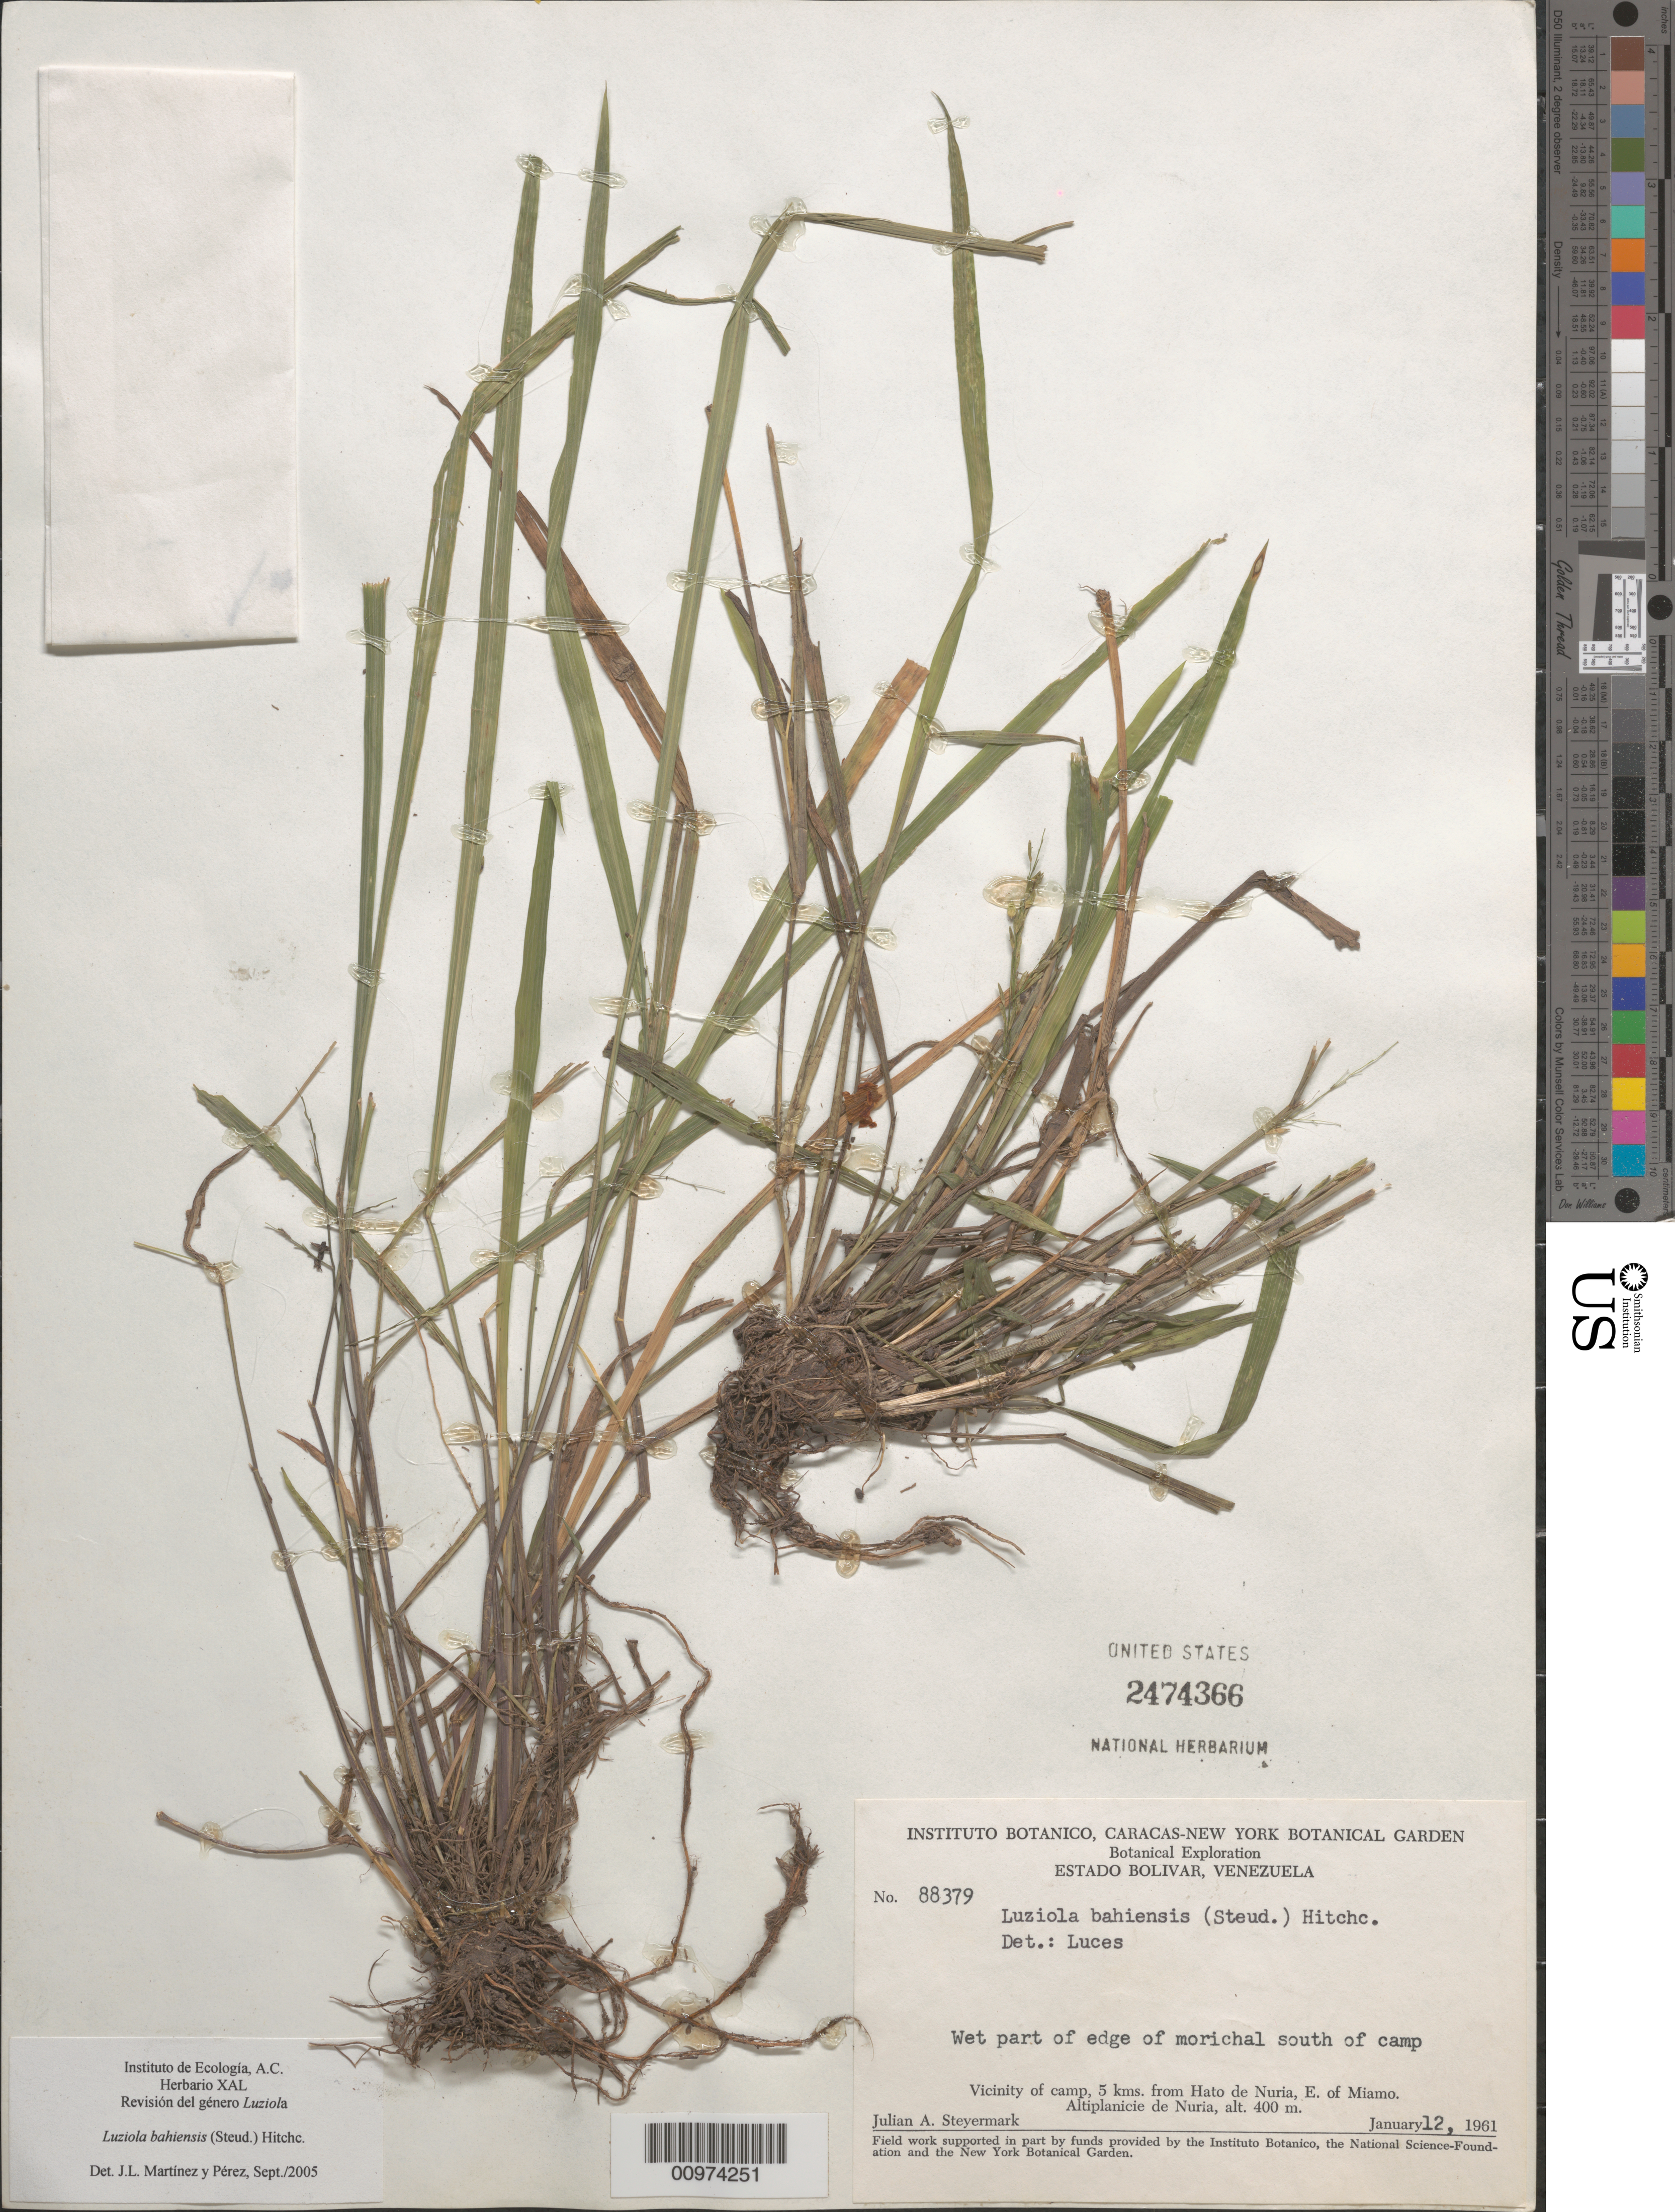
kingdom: Plantae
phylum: Tracheophyta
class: Liliopsida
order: Poales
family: Poaceae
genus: Luziola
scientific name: Luziola bahiensis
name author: (Steud.) Hitchc.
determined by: Hojsgaard, D.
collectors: J. Steyermark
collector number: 88379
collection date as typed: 12-Jan-61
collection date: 1961-01-12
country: Venezuela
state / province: Bolívar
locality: Hato de Nuria, 5 km from; E of Miamo, Altiplanicie de Nuria, south of camp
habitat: Wet part of edge of morichal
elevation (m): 400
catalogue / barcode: US 2474366